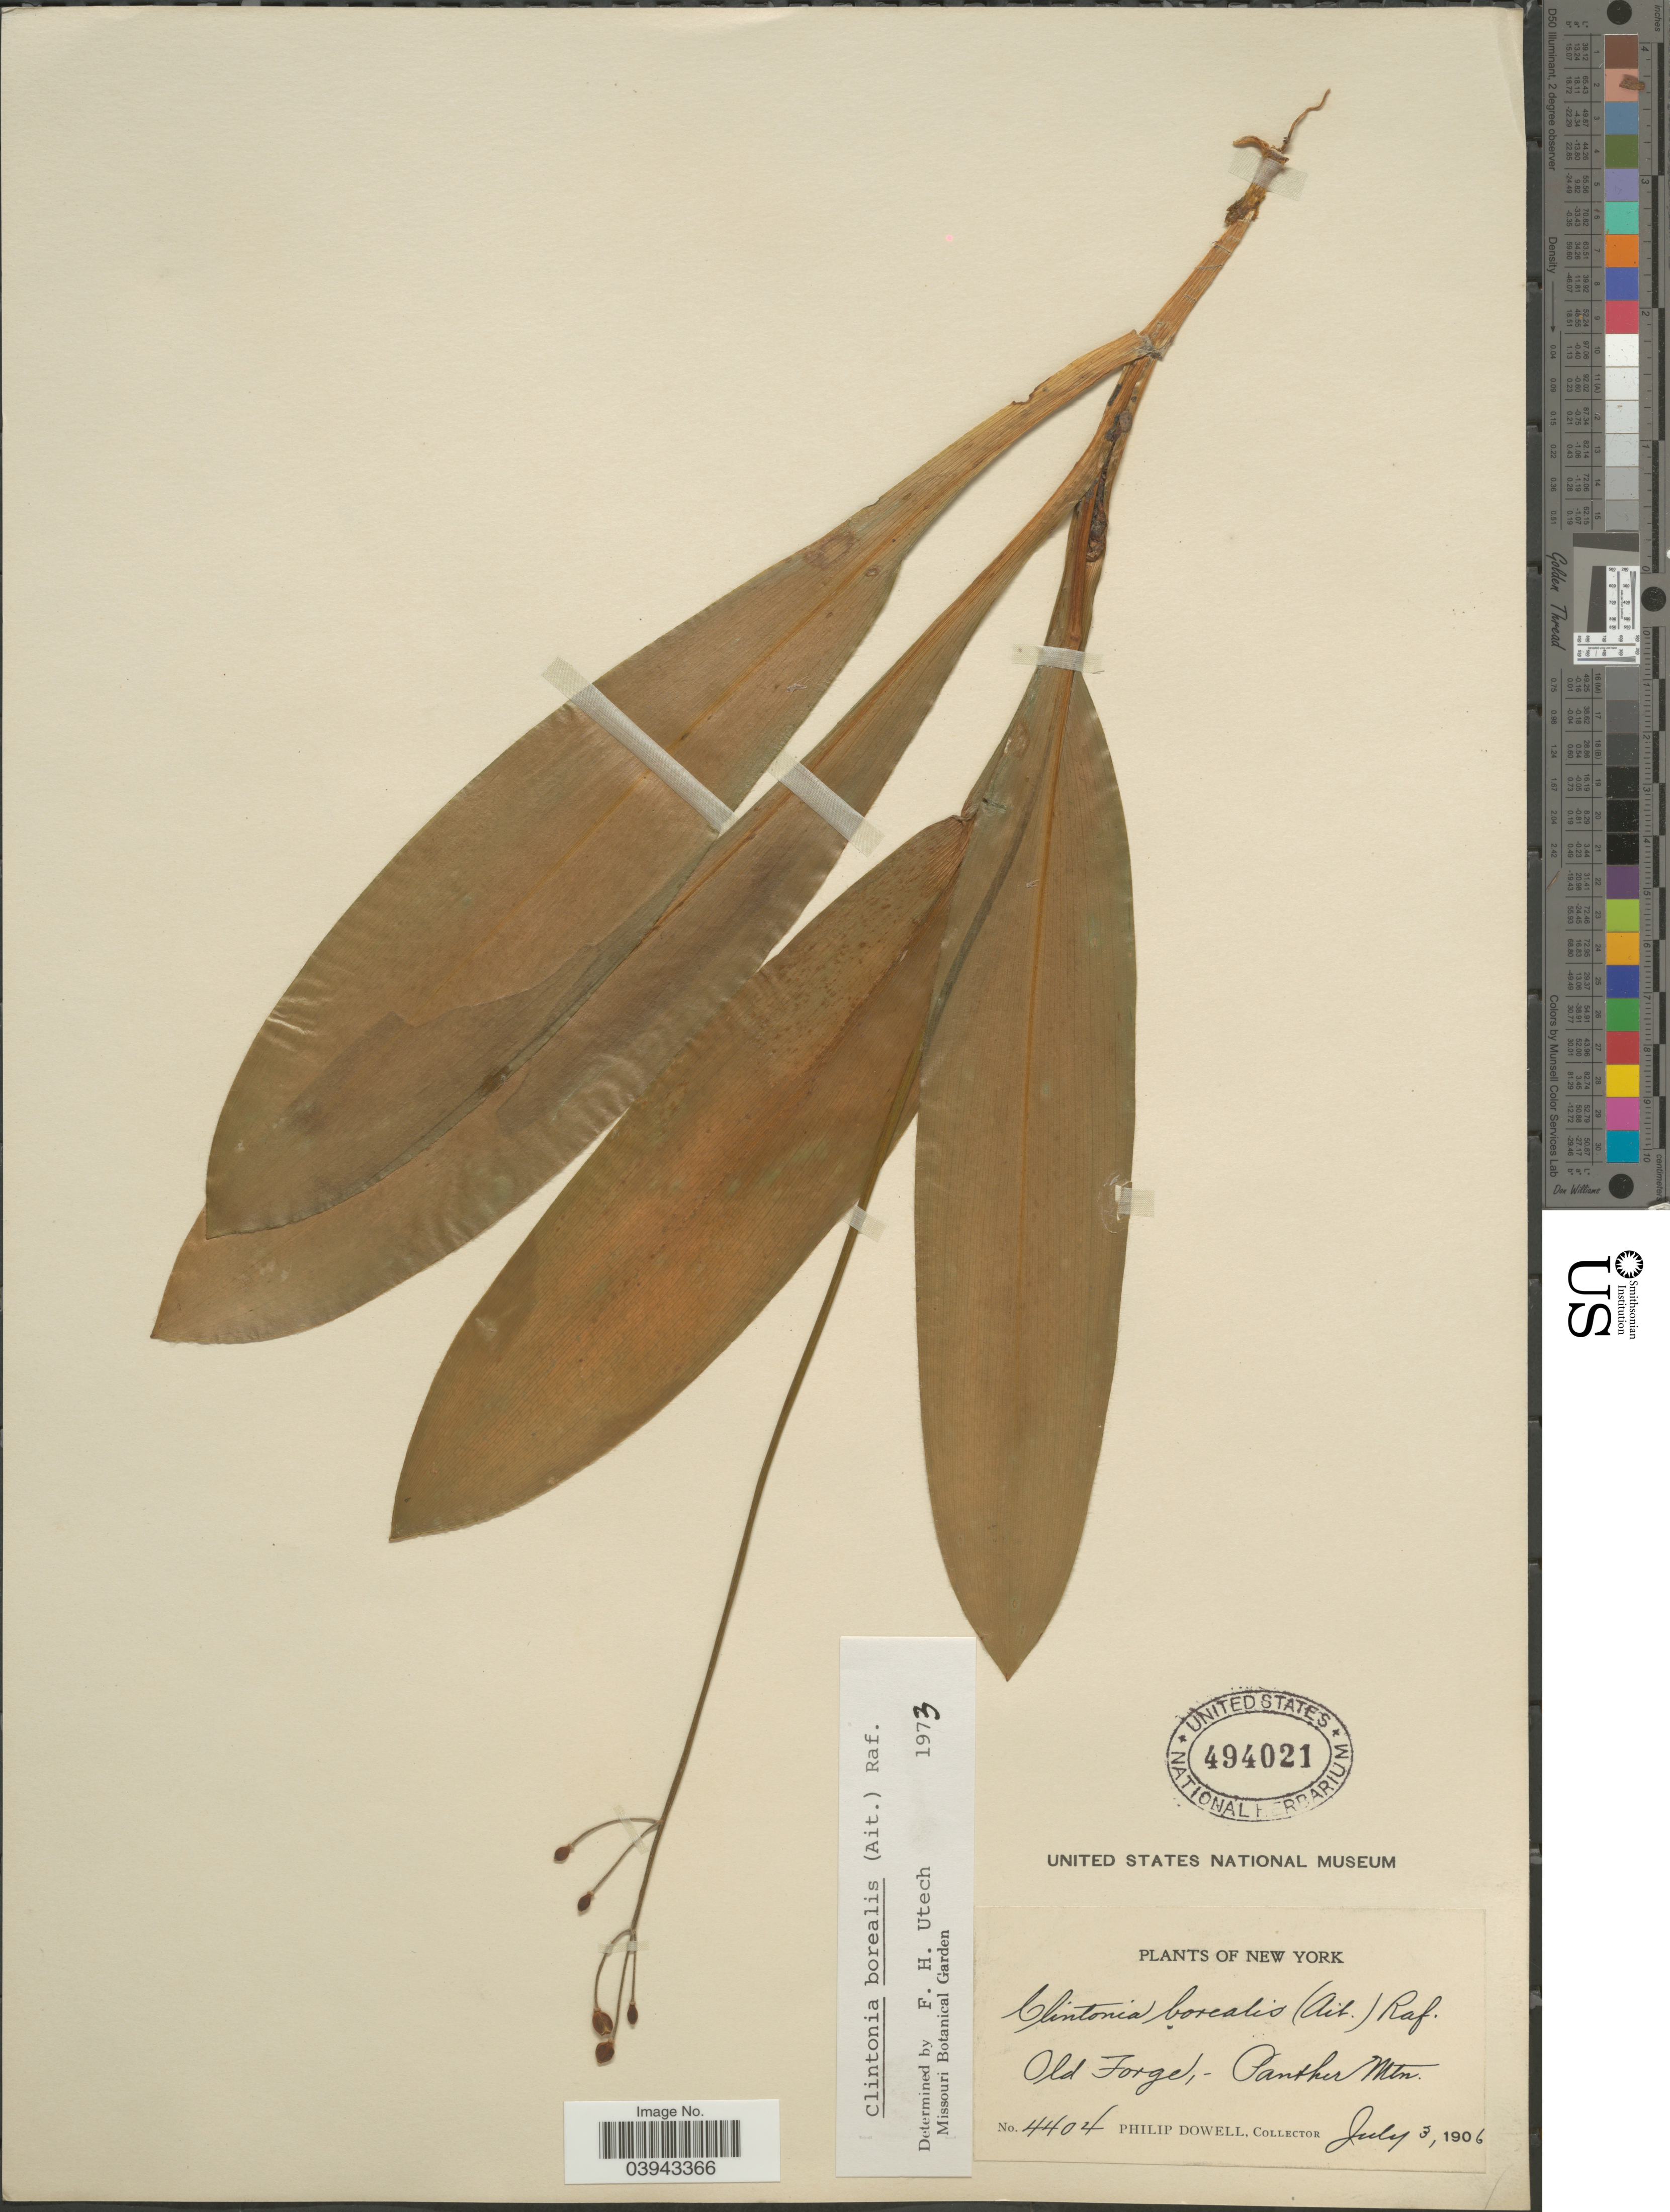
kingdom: Plantae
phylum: Tracheophyta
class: Liliopsida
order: Liliales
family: Liliaceae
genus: Clintonia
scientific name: Clintonia borealis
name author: (Aiton) Raf.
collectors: P. Dowell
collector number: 4404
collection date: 1906-07-03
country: United States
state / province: New York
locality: Old Forge, Panther Mtn.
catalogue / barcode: US 494021